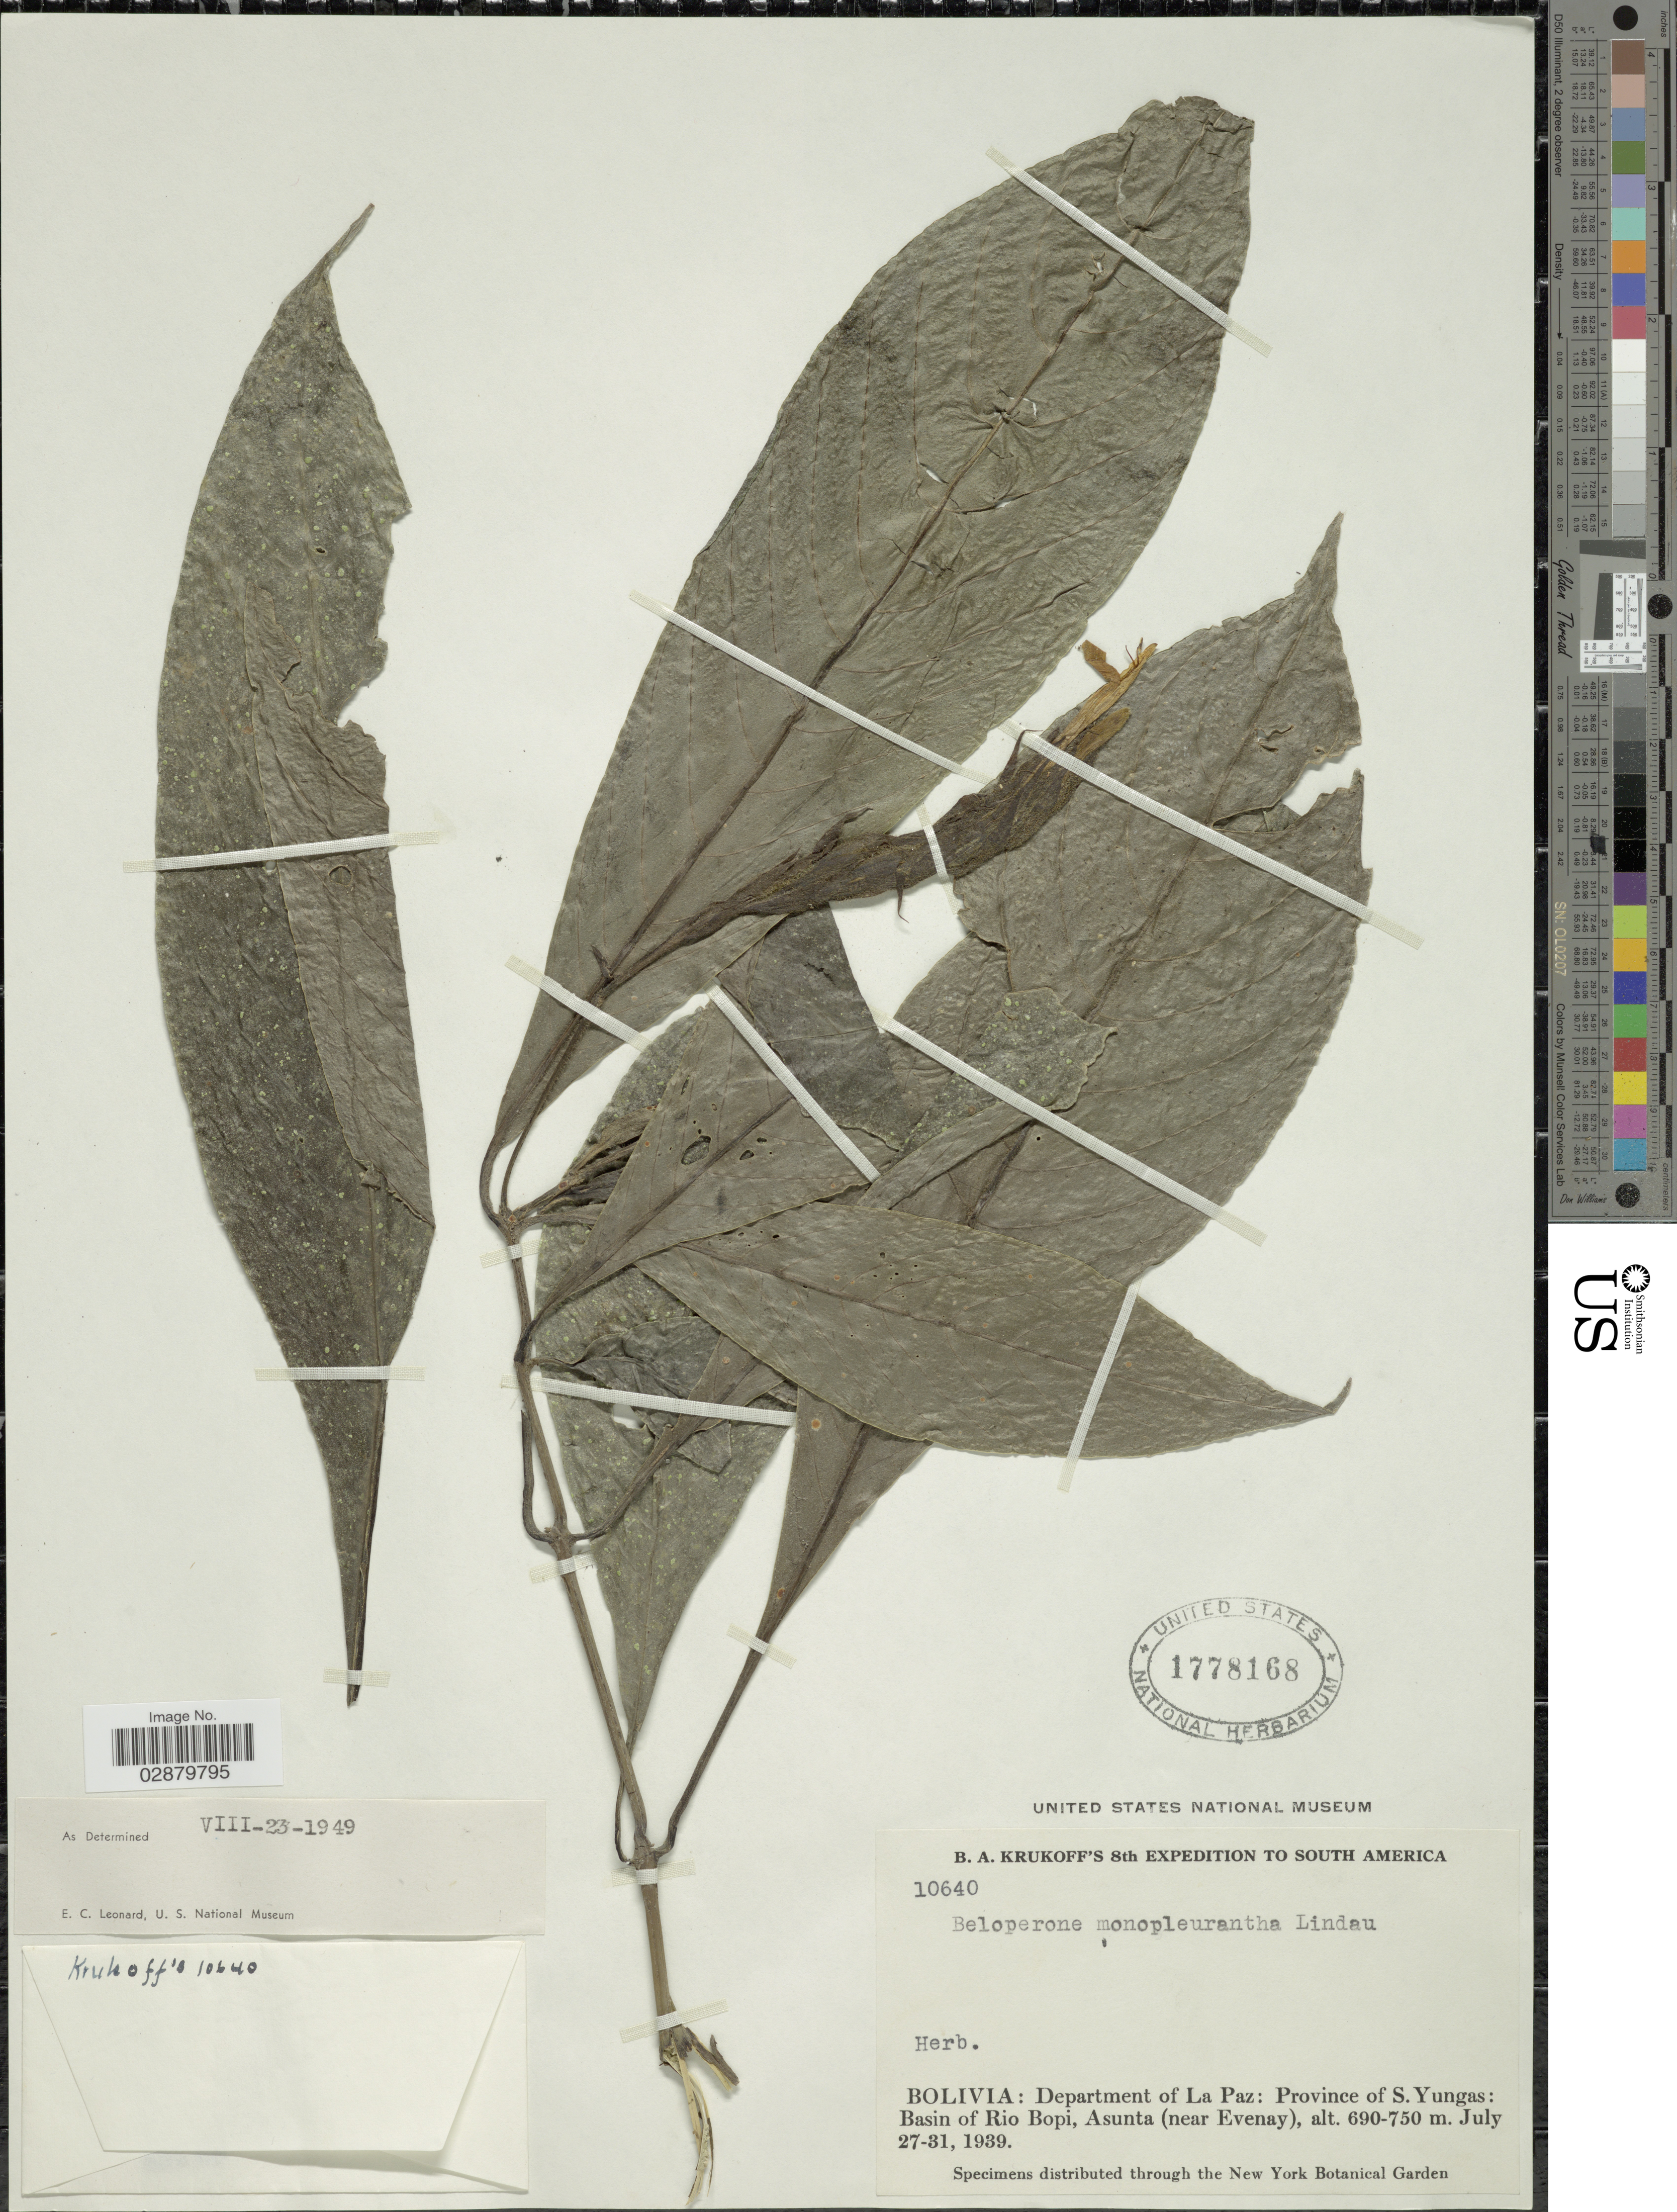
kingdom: Plantae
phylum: Tracheophyta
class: Magnoliopsida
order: Lamiales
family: Acanthaceae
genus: Justicia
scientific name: Justicia monopleurantha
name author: (Lindau) Wassh.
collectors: B. A. Krukoff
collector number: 10640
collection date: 1939-07-27/1939-07-31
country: Bolivia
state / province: La Paz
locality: Department of La Paz: Province of S. Yungas: Basin of Rio Bopi, Asunta (near Evenay).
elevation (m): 690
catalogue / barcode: US 1778168